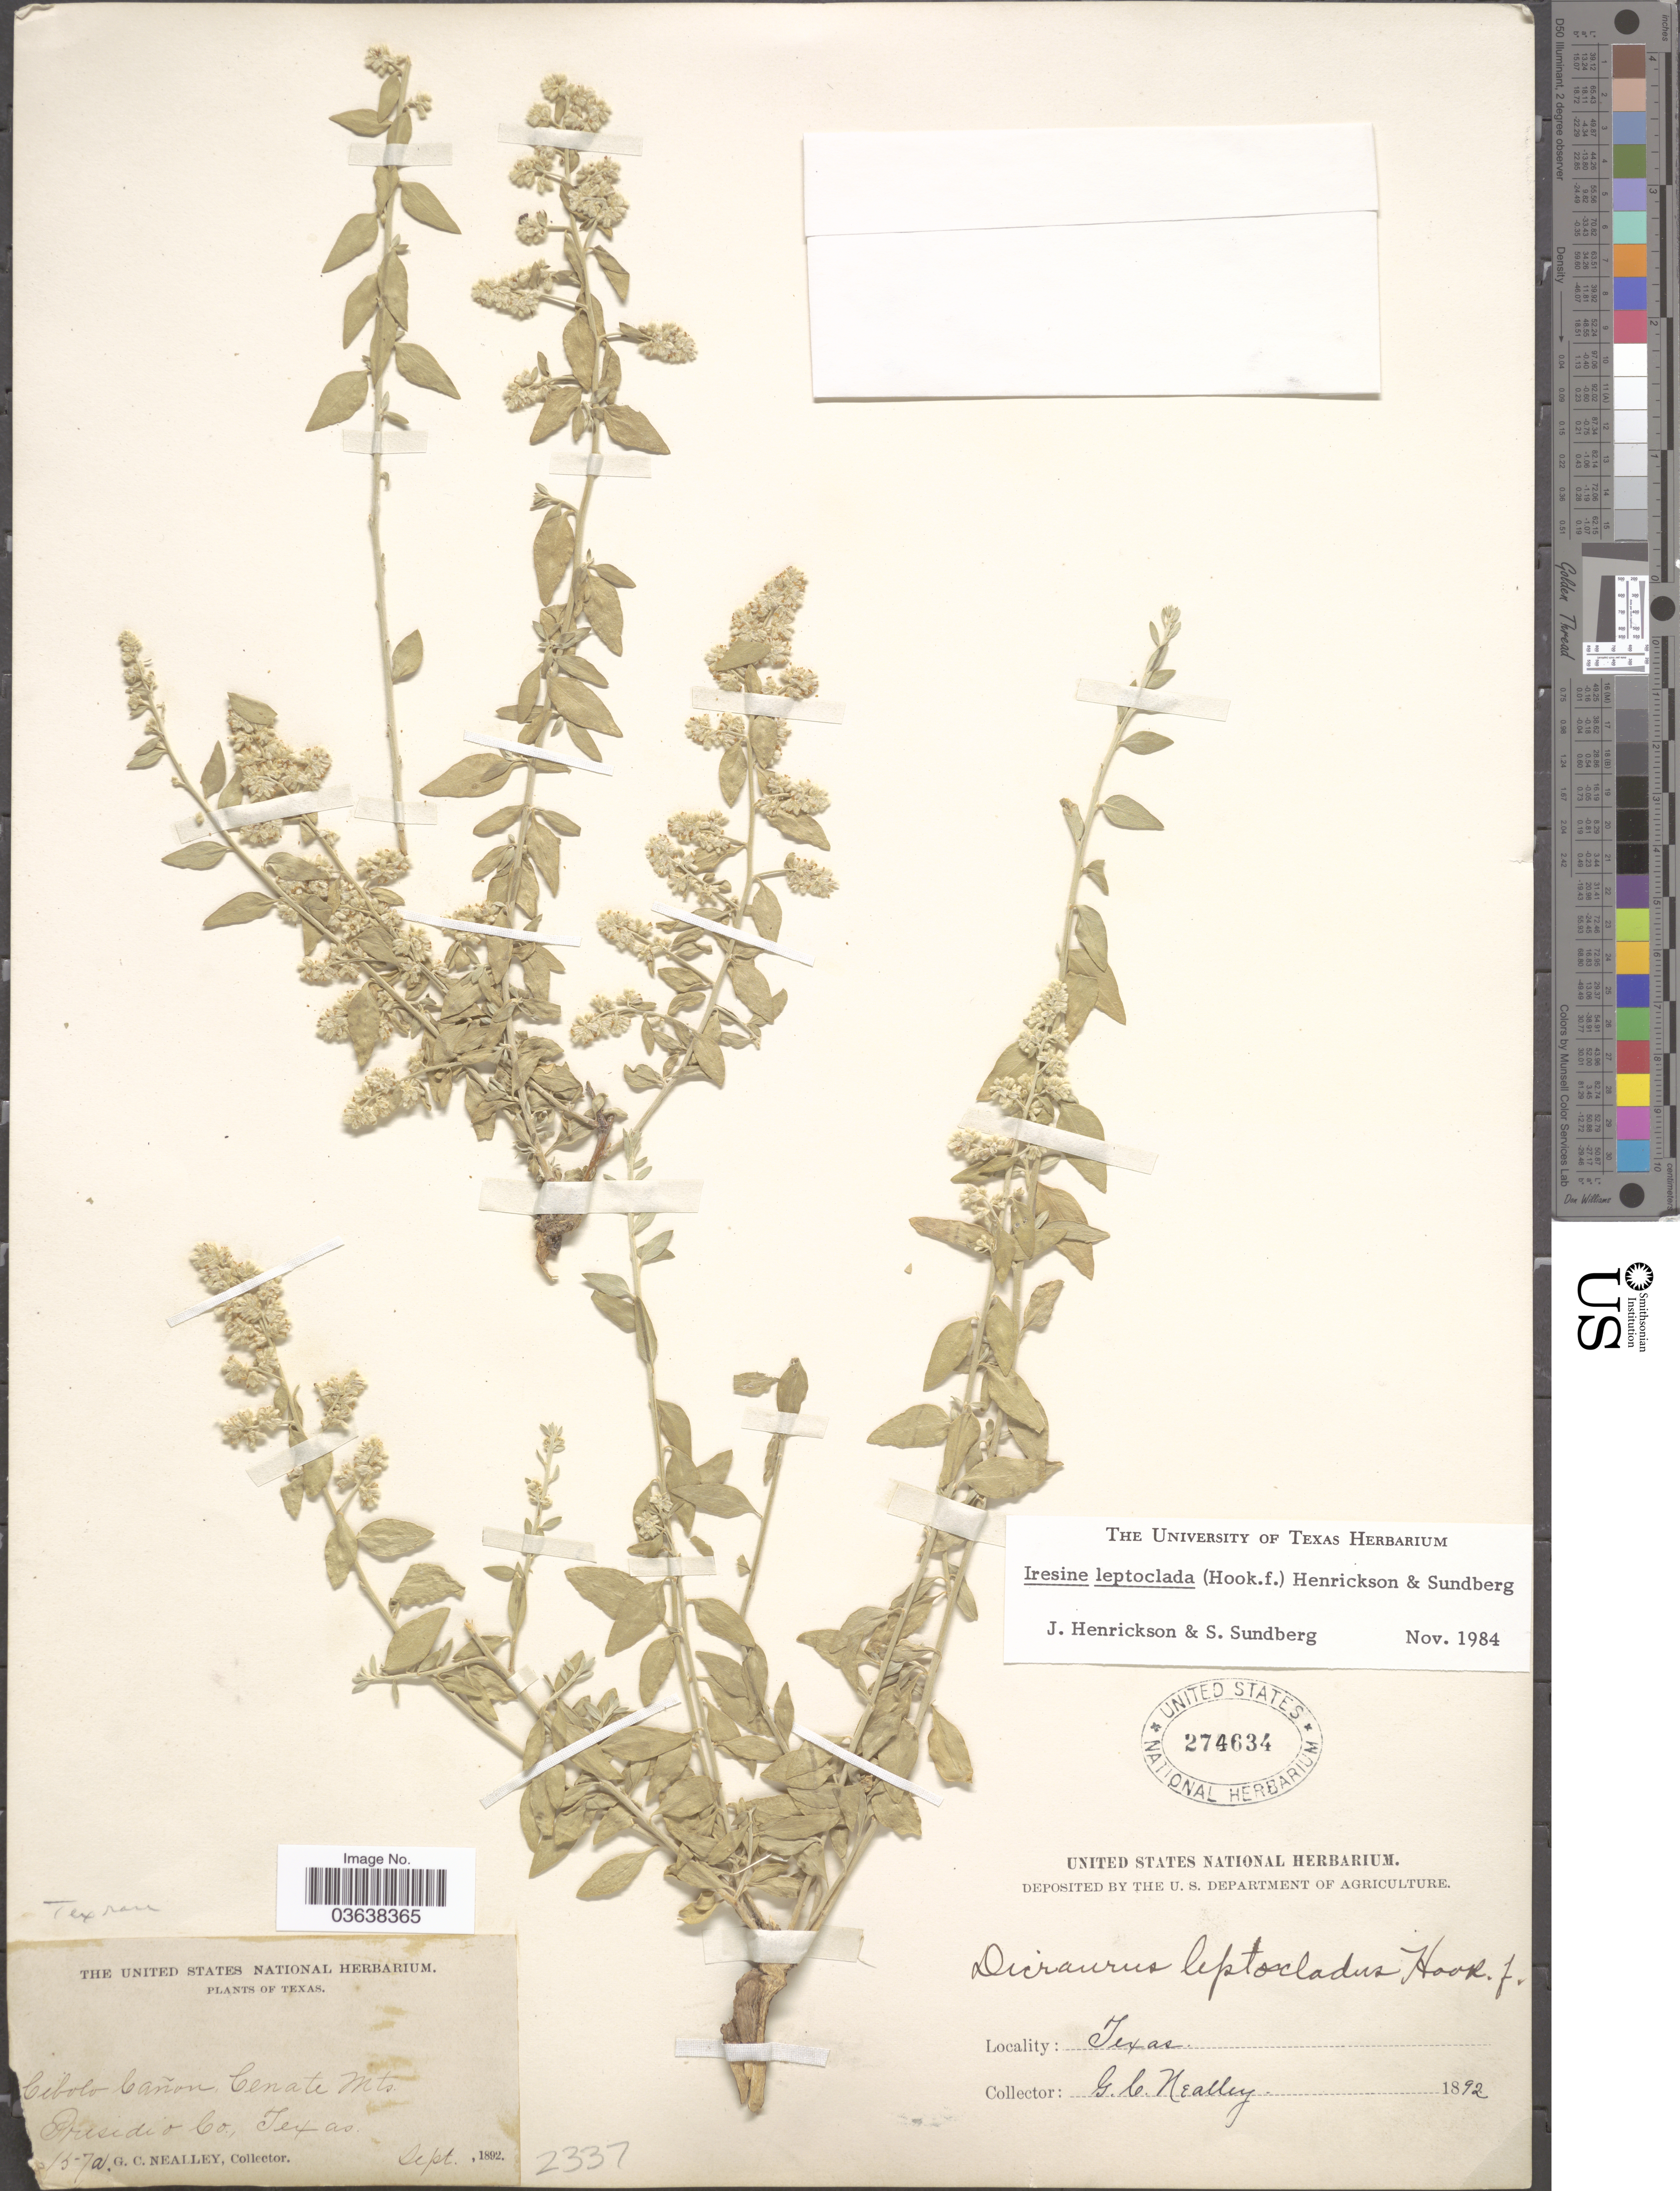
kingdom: Plantae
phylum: Tracheophyta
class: Magnoliopsida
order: Caryophyllales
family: Amaranthaceae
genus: Iresine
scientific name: Iresine leptoclada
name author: (Hook. f.) Henrickson & S.D. Sundb.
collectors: G. C. Nealley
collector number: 157a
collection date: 1892-09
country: United States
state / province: Texas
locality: Cibolo Cañon, Cenate Mts. Presidio Co.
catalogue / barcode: US 274634